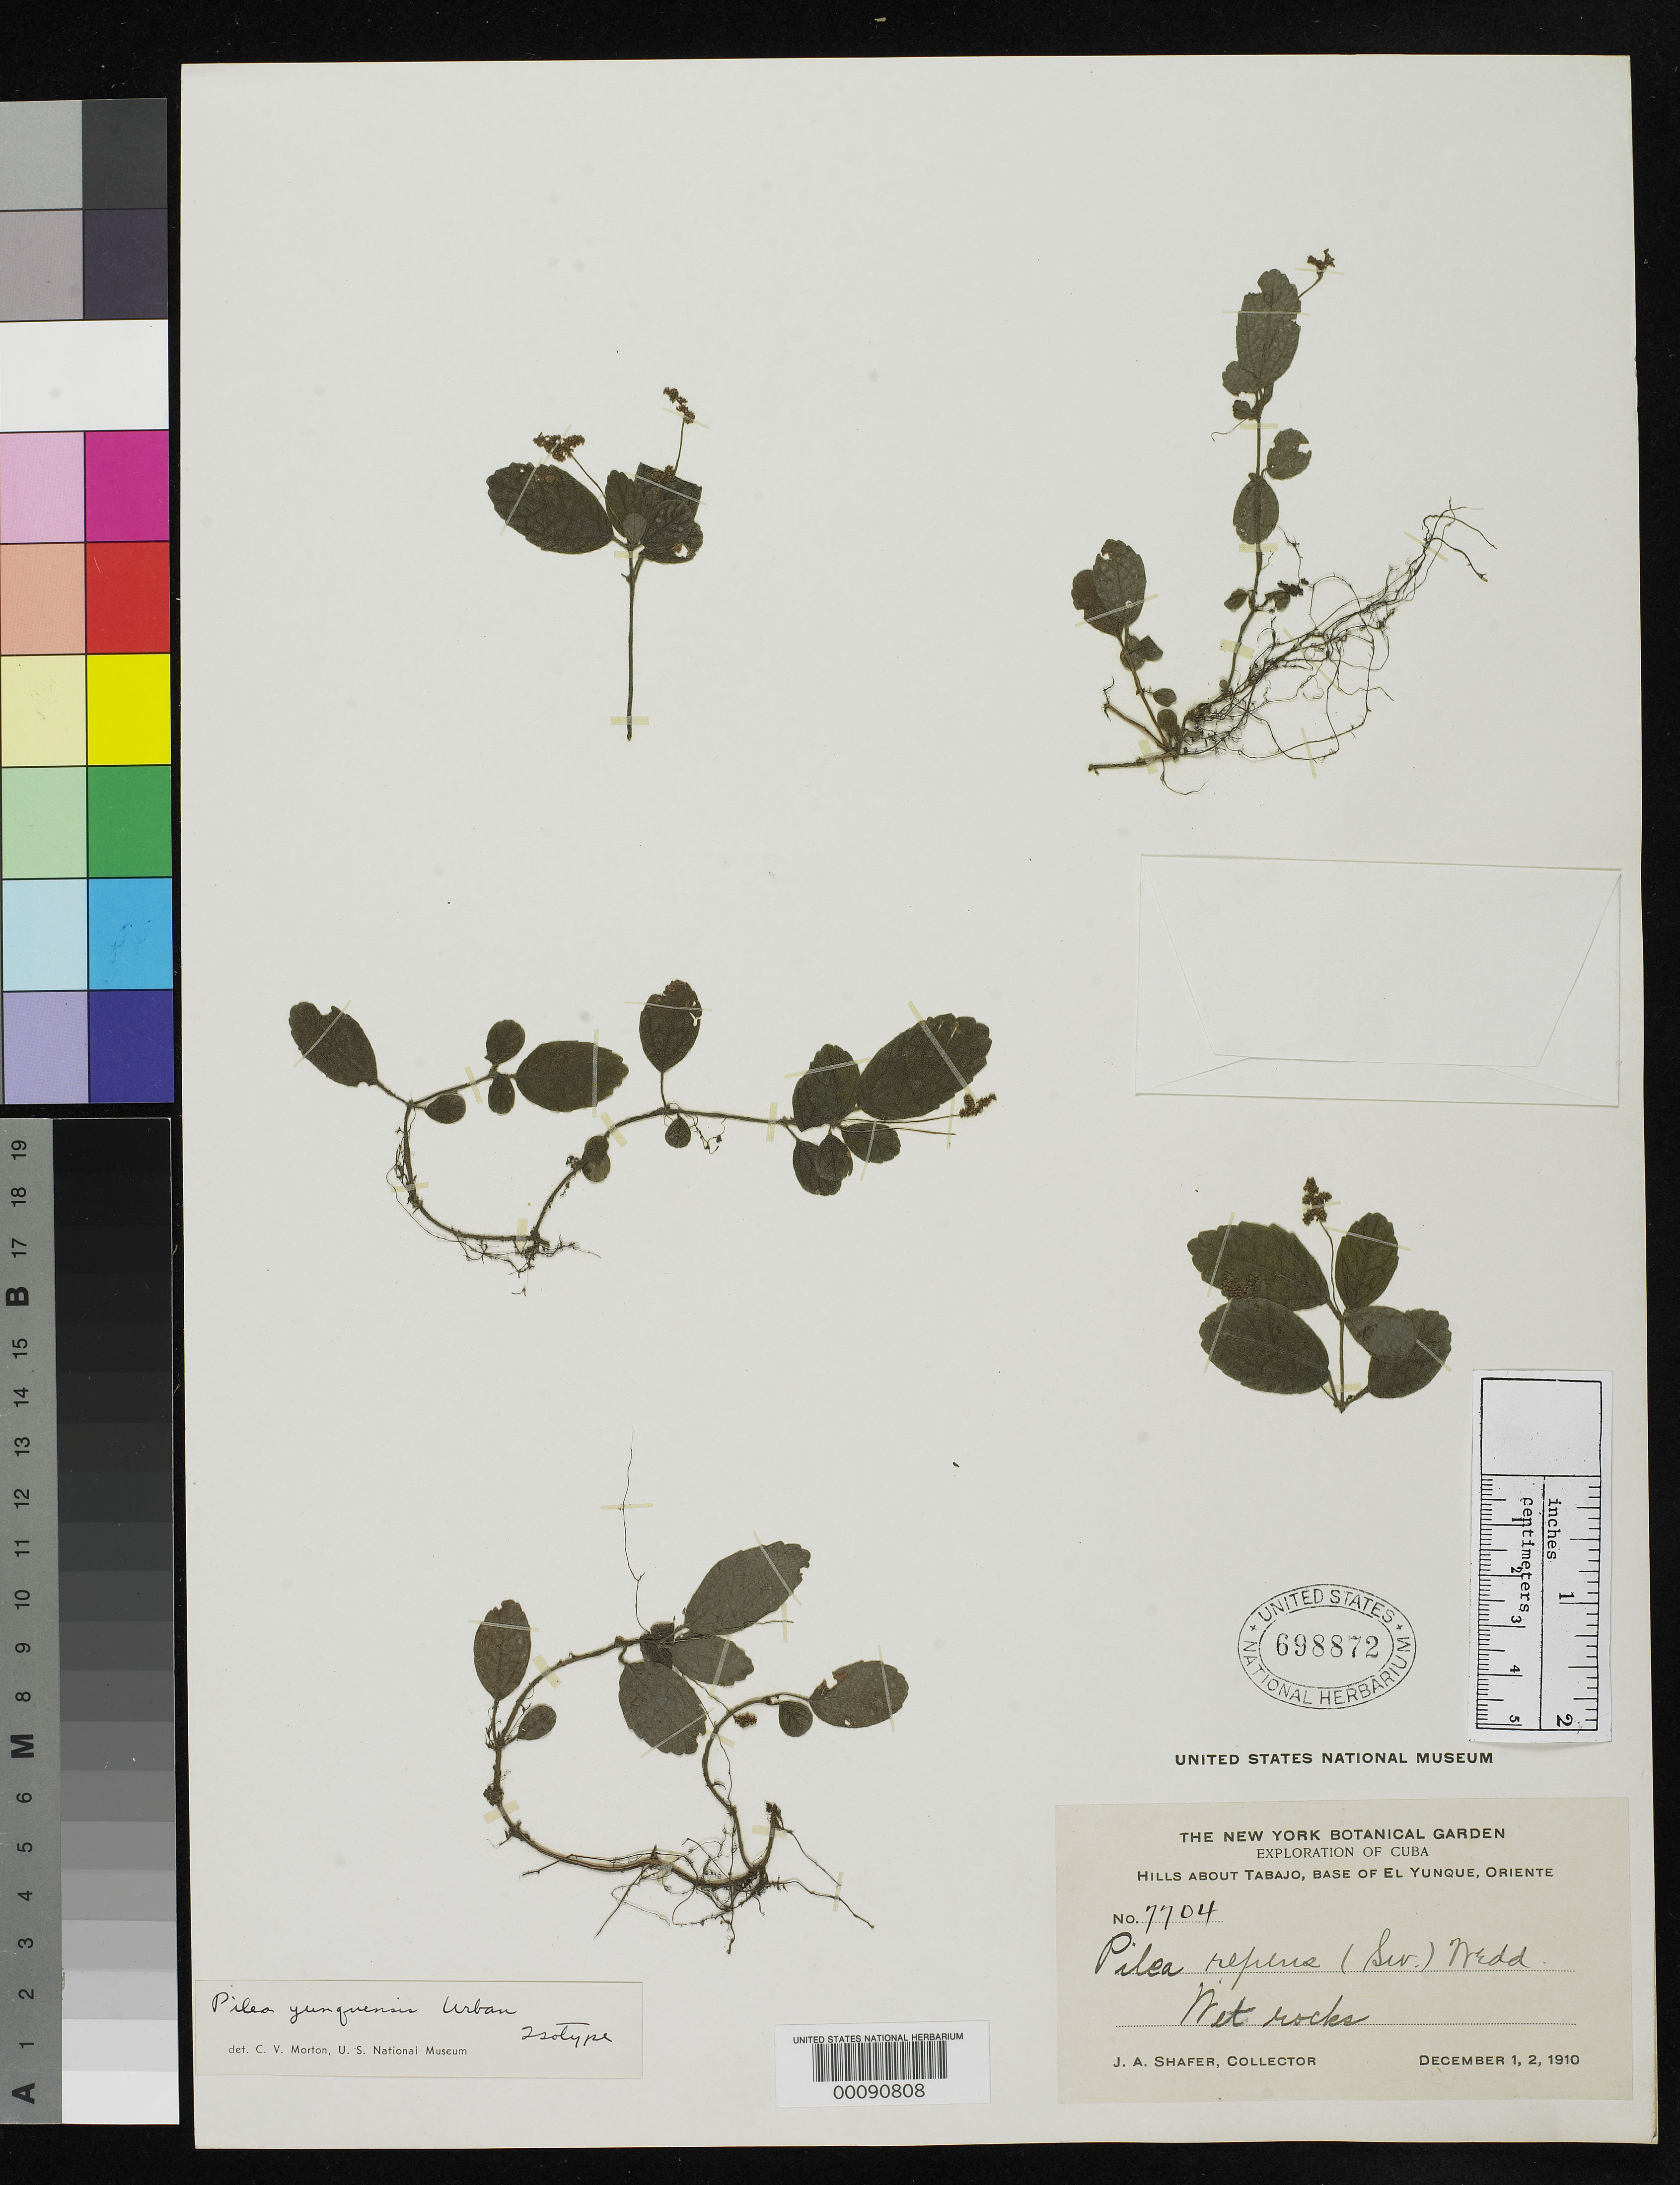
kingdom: Plantae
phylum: Tracheophyta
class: Magnoliopsida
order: Rosales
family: Urticaceae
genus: Pilea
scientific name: Pilea yunquensis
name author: Urb.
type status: Isotype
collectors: J. A. Shafer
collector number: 7704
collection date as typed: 01 Dec 1910 and 02 Dec 1910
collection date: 1910-12-01,1910-12-02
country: Cuba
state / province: Oriente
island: Greater Antilles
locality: Base of El Yunque, around Tabajo.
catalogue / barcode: US 698872